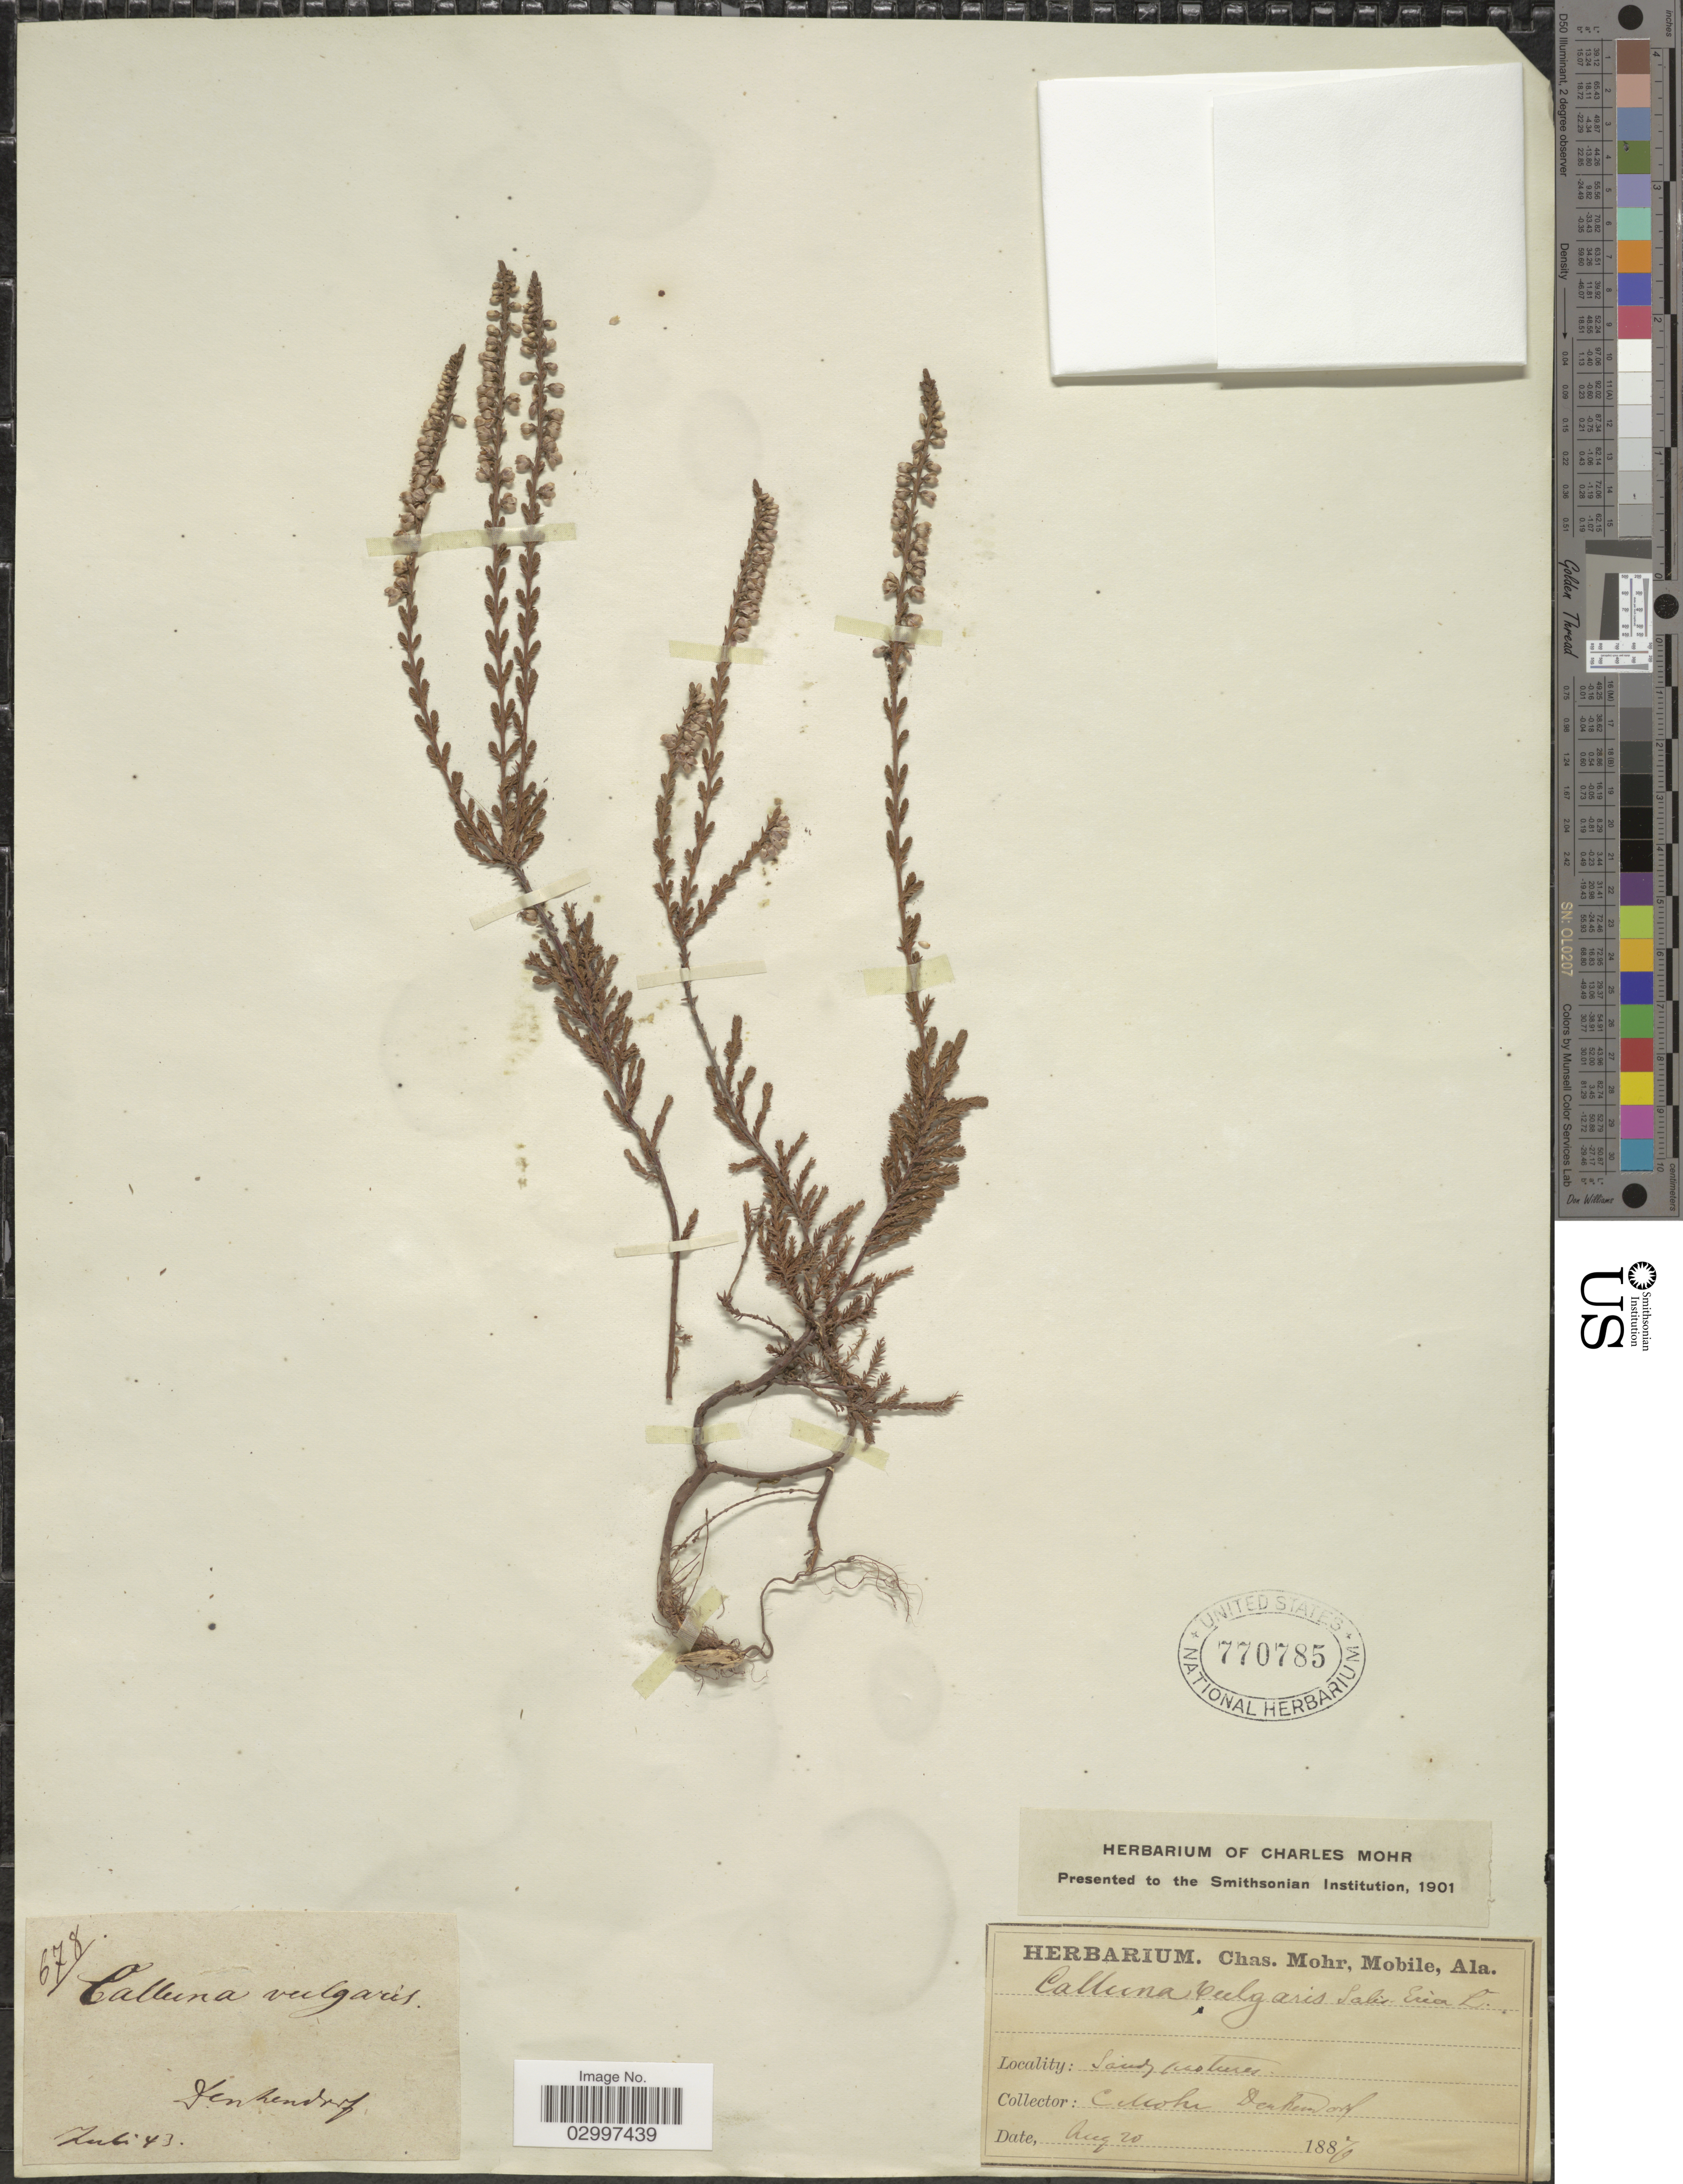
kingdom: Plantae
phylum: Tracheophyta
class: Magnoliopsida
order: Ericales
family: Ericaceae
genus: Calluna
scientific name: Calluna vulgaris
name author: (L.) Hull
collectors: Mohr, C. T. (herbarium)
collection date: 1886-08-20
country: United States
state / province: Alabama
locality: Denkendorf.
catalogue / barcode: US 770785